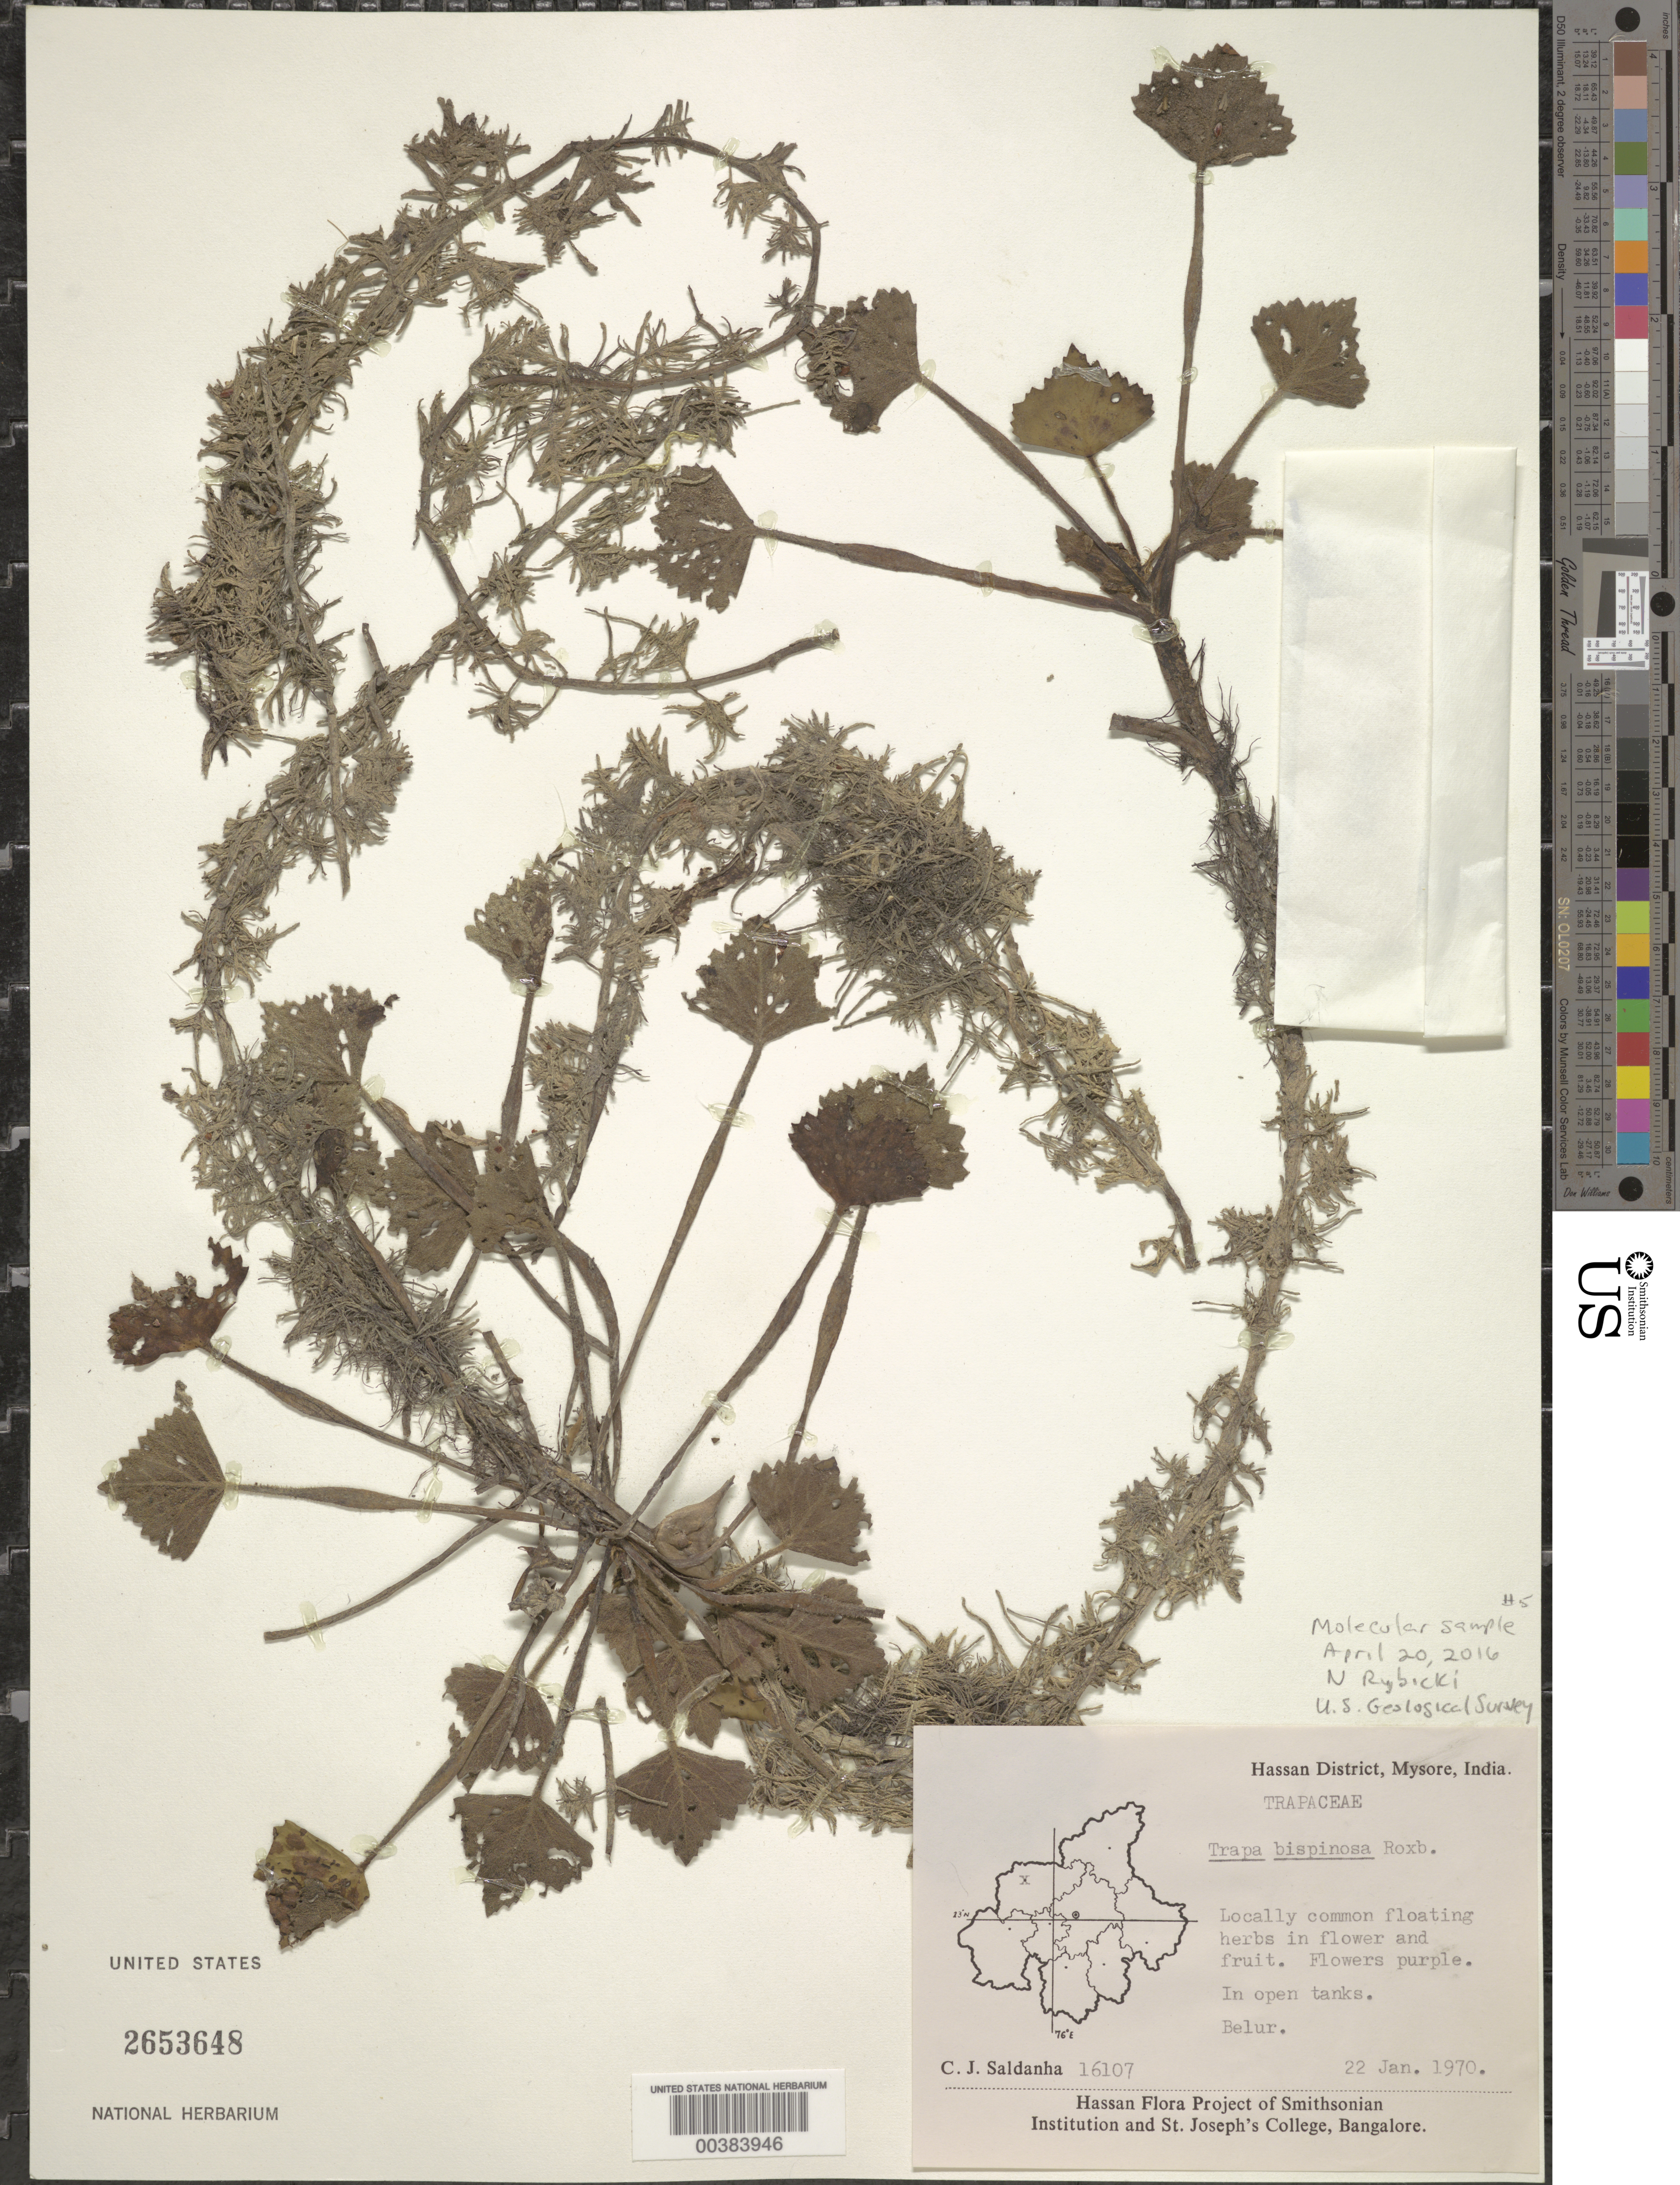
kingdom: Plantae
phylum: Tracheophyta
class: Magnoliopsida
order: Myrtales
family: Lythraceae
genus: Trapa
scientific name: Trapa bispinosa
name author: Roxb.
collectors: C. J. Saldanha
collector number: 16107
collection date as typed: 22 Jan 1970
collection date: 1970-01-22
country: India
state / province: Karnataka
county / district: Hassan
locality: Belur, mysore state [mysore state = karnataka.]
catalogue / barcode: US 2653648